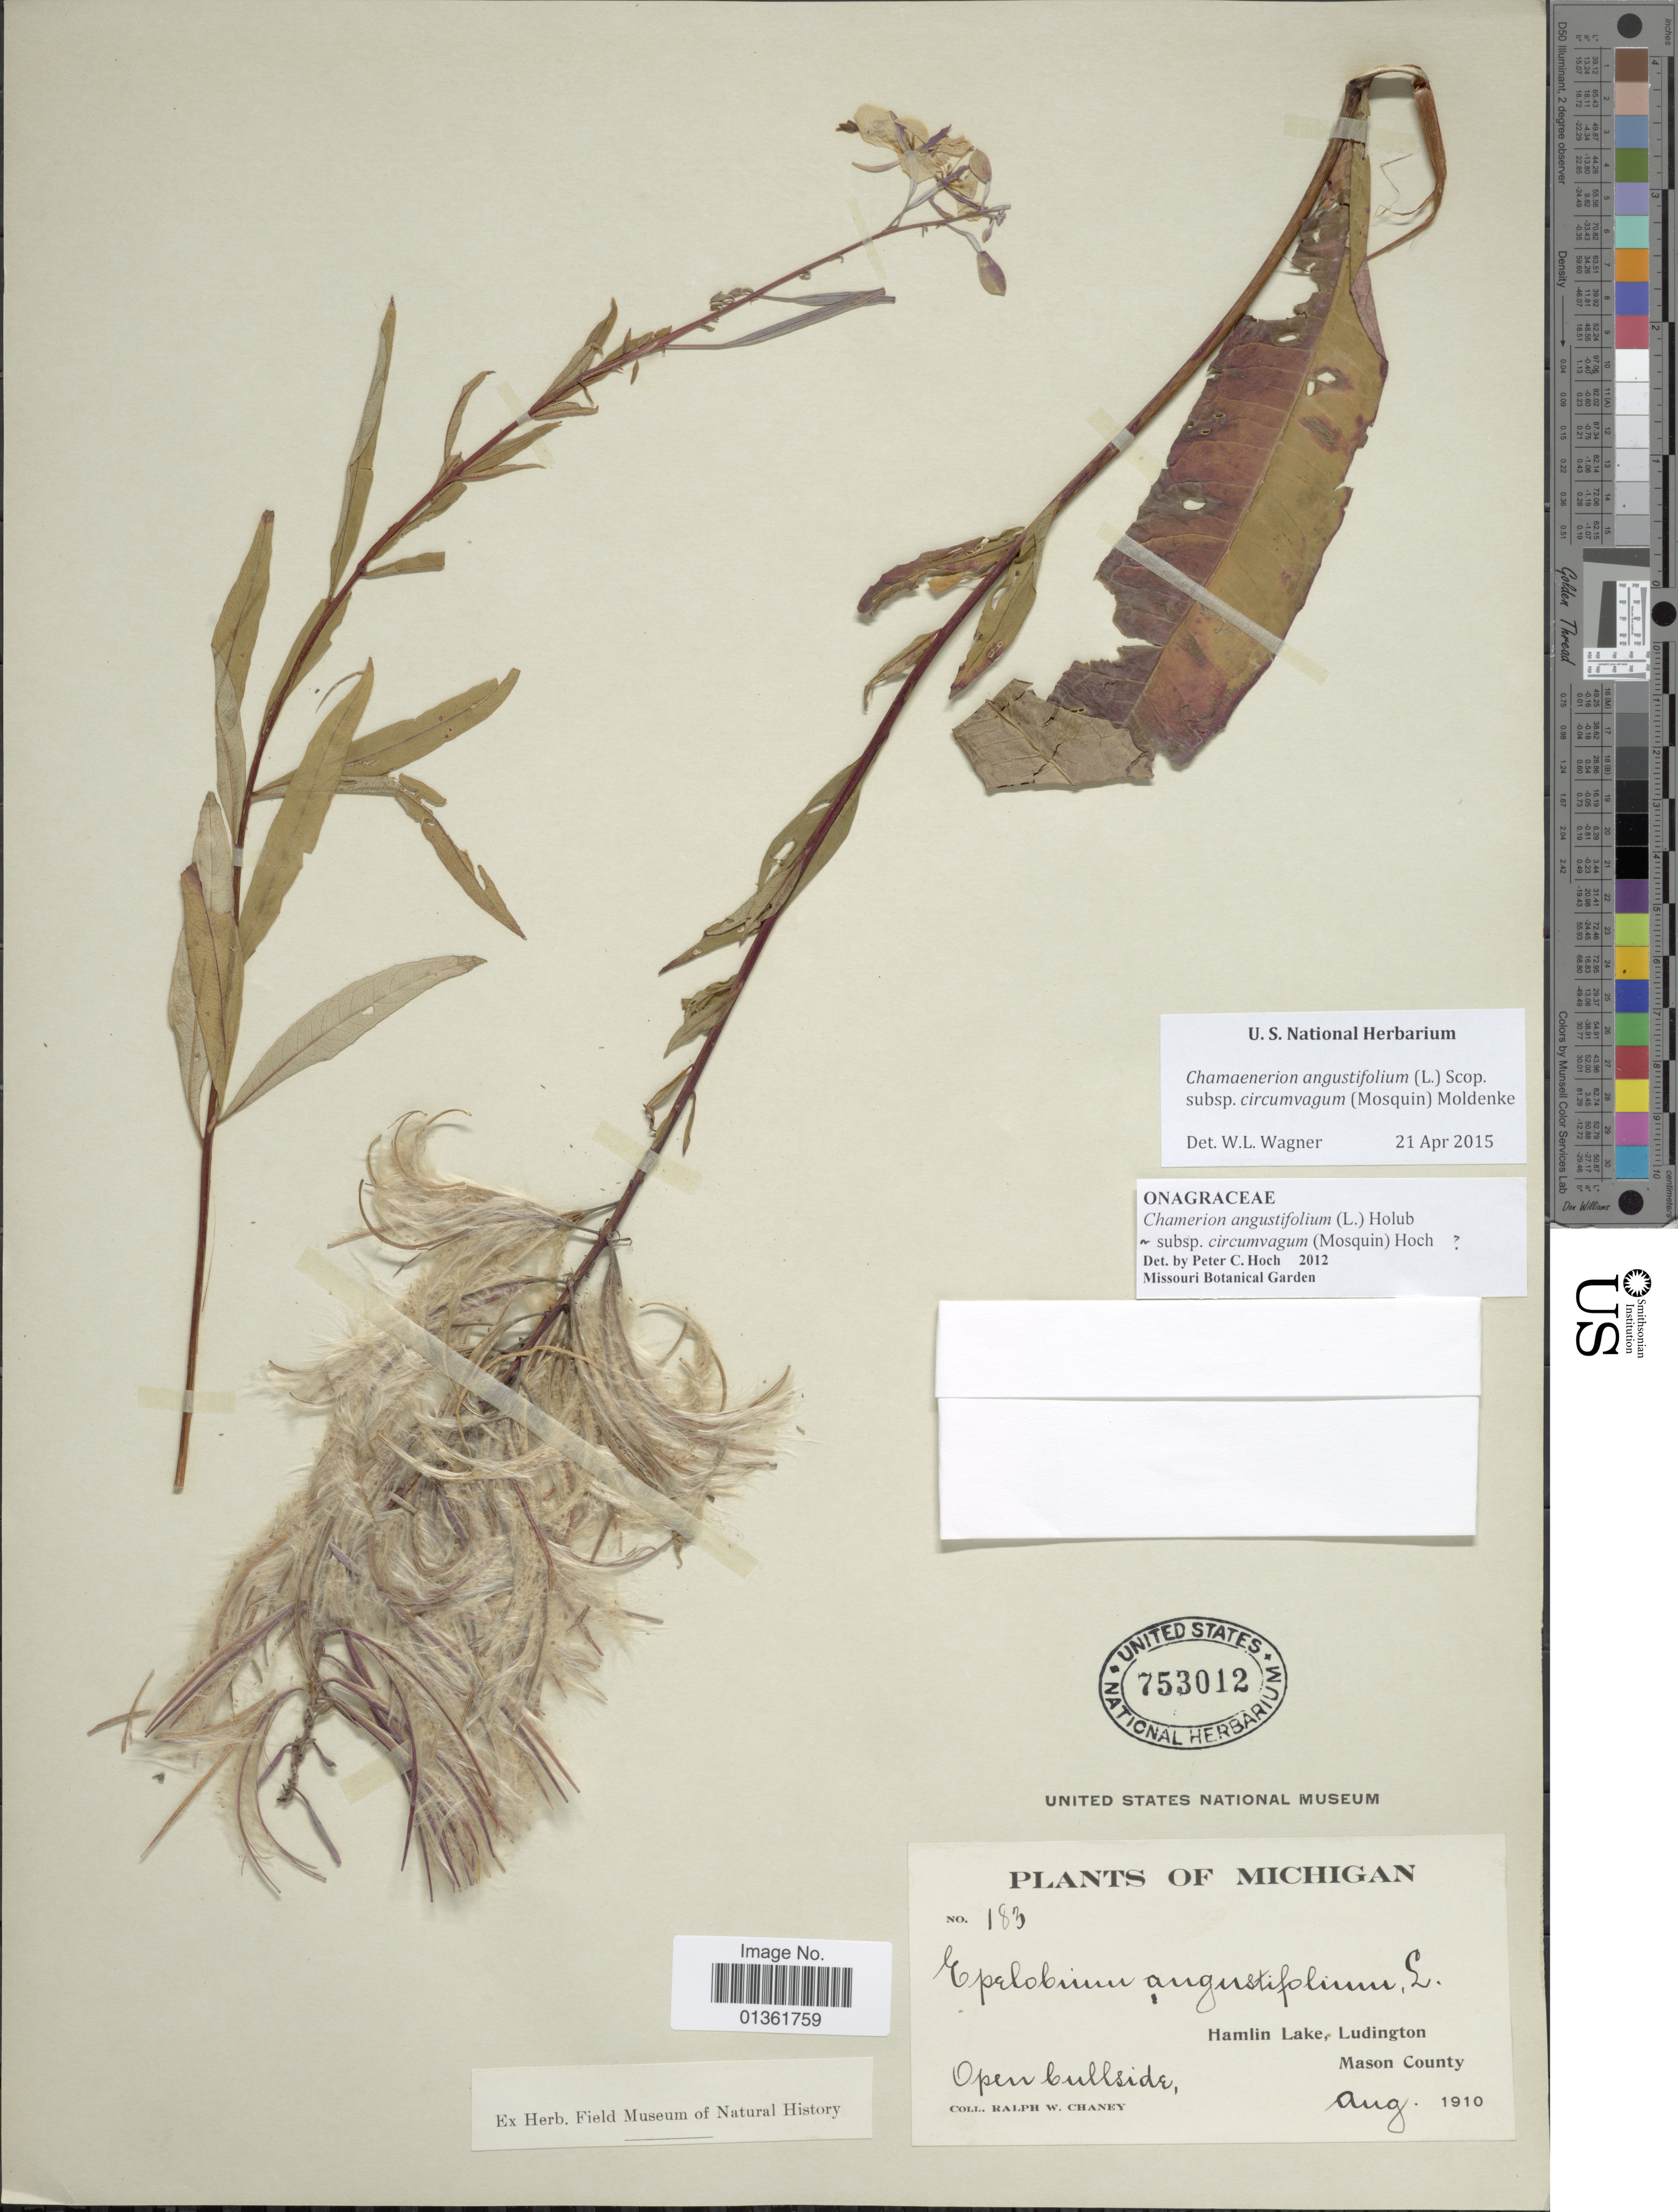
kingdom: Plantae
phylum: Tracheophyta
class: Magnoliopsida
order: Myrtales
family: Onagraceae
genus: Chamaenerion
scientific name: Chamaenerion angustifolium subsp. circumvagum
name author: (Mosquin) Moldenke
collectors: R. Chaney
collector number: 183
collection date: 1910-08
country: United States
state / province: Michigan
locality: Hamlin Lake, Ludington. Mason County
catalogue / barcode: US 753012